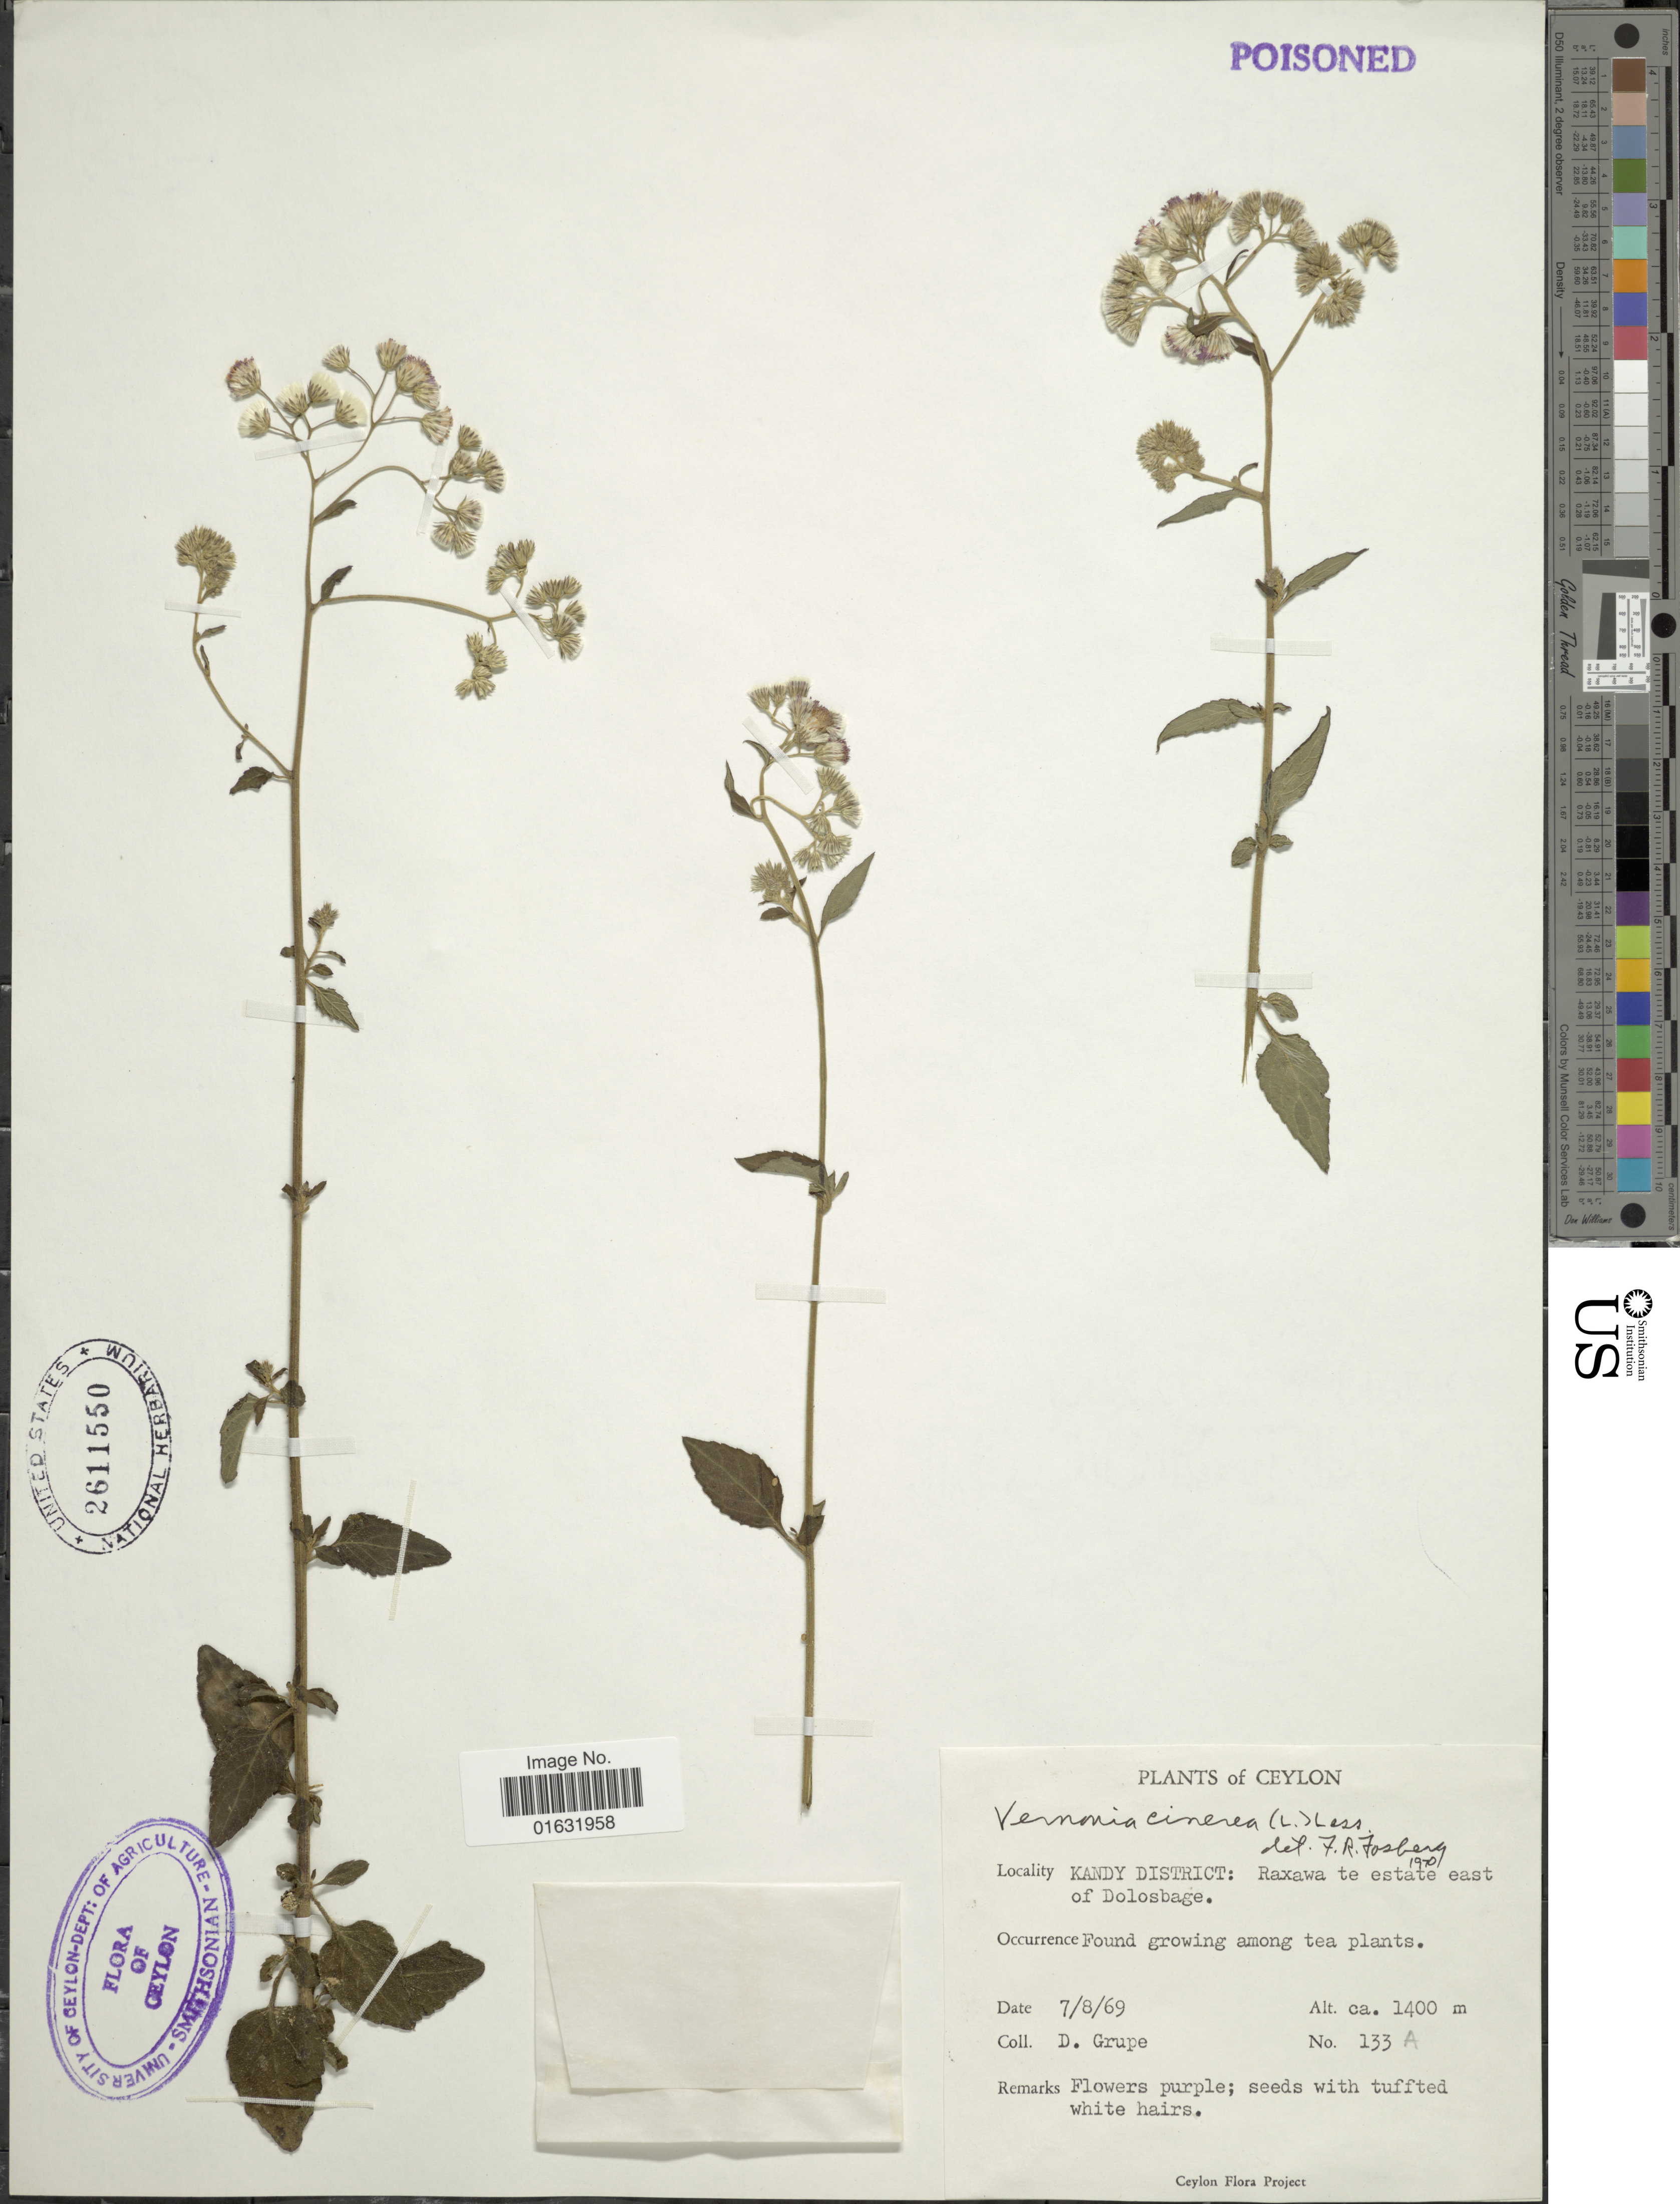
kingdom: Plantae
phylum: Tracheophyta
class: Magnoliopsida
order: Asterales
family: Asteraceae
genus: Cyanthillium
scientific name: Cyanthillium cinereum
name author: (L.) H. Rob.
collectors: D. Grupe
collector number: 133A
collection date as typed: Transcribed d/m/y: 7/8/69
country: Sri Lanka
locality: Ceylon, Kandy District: Raxawa te estate east of Dolosbage.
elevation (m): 1400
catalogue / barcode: US 2611550